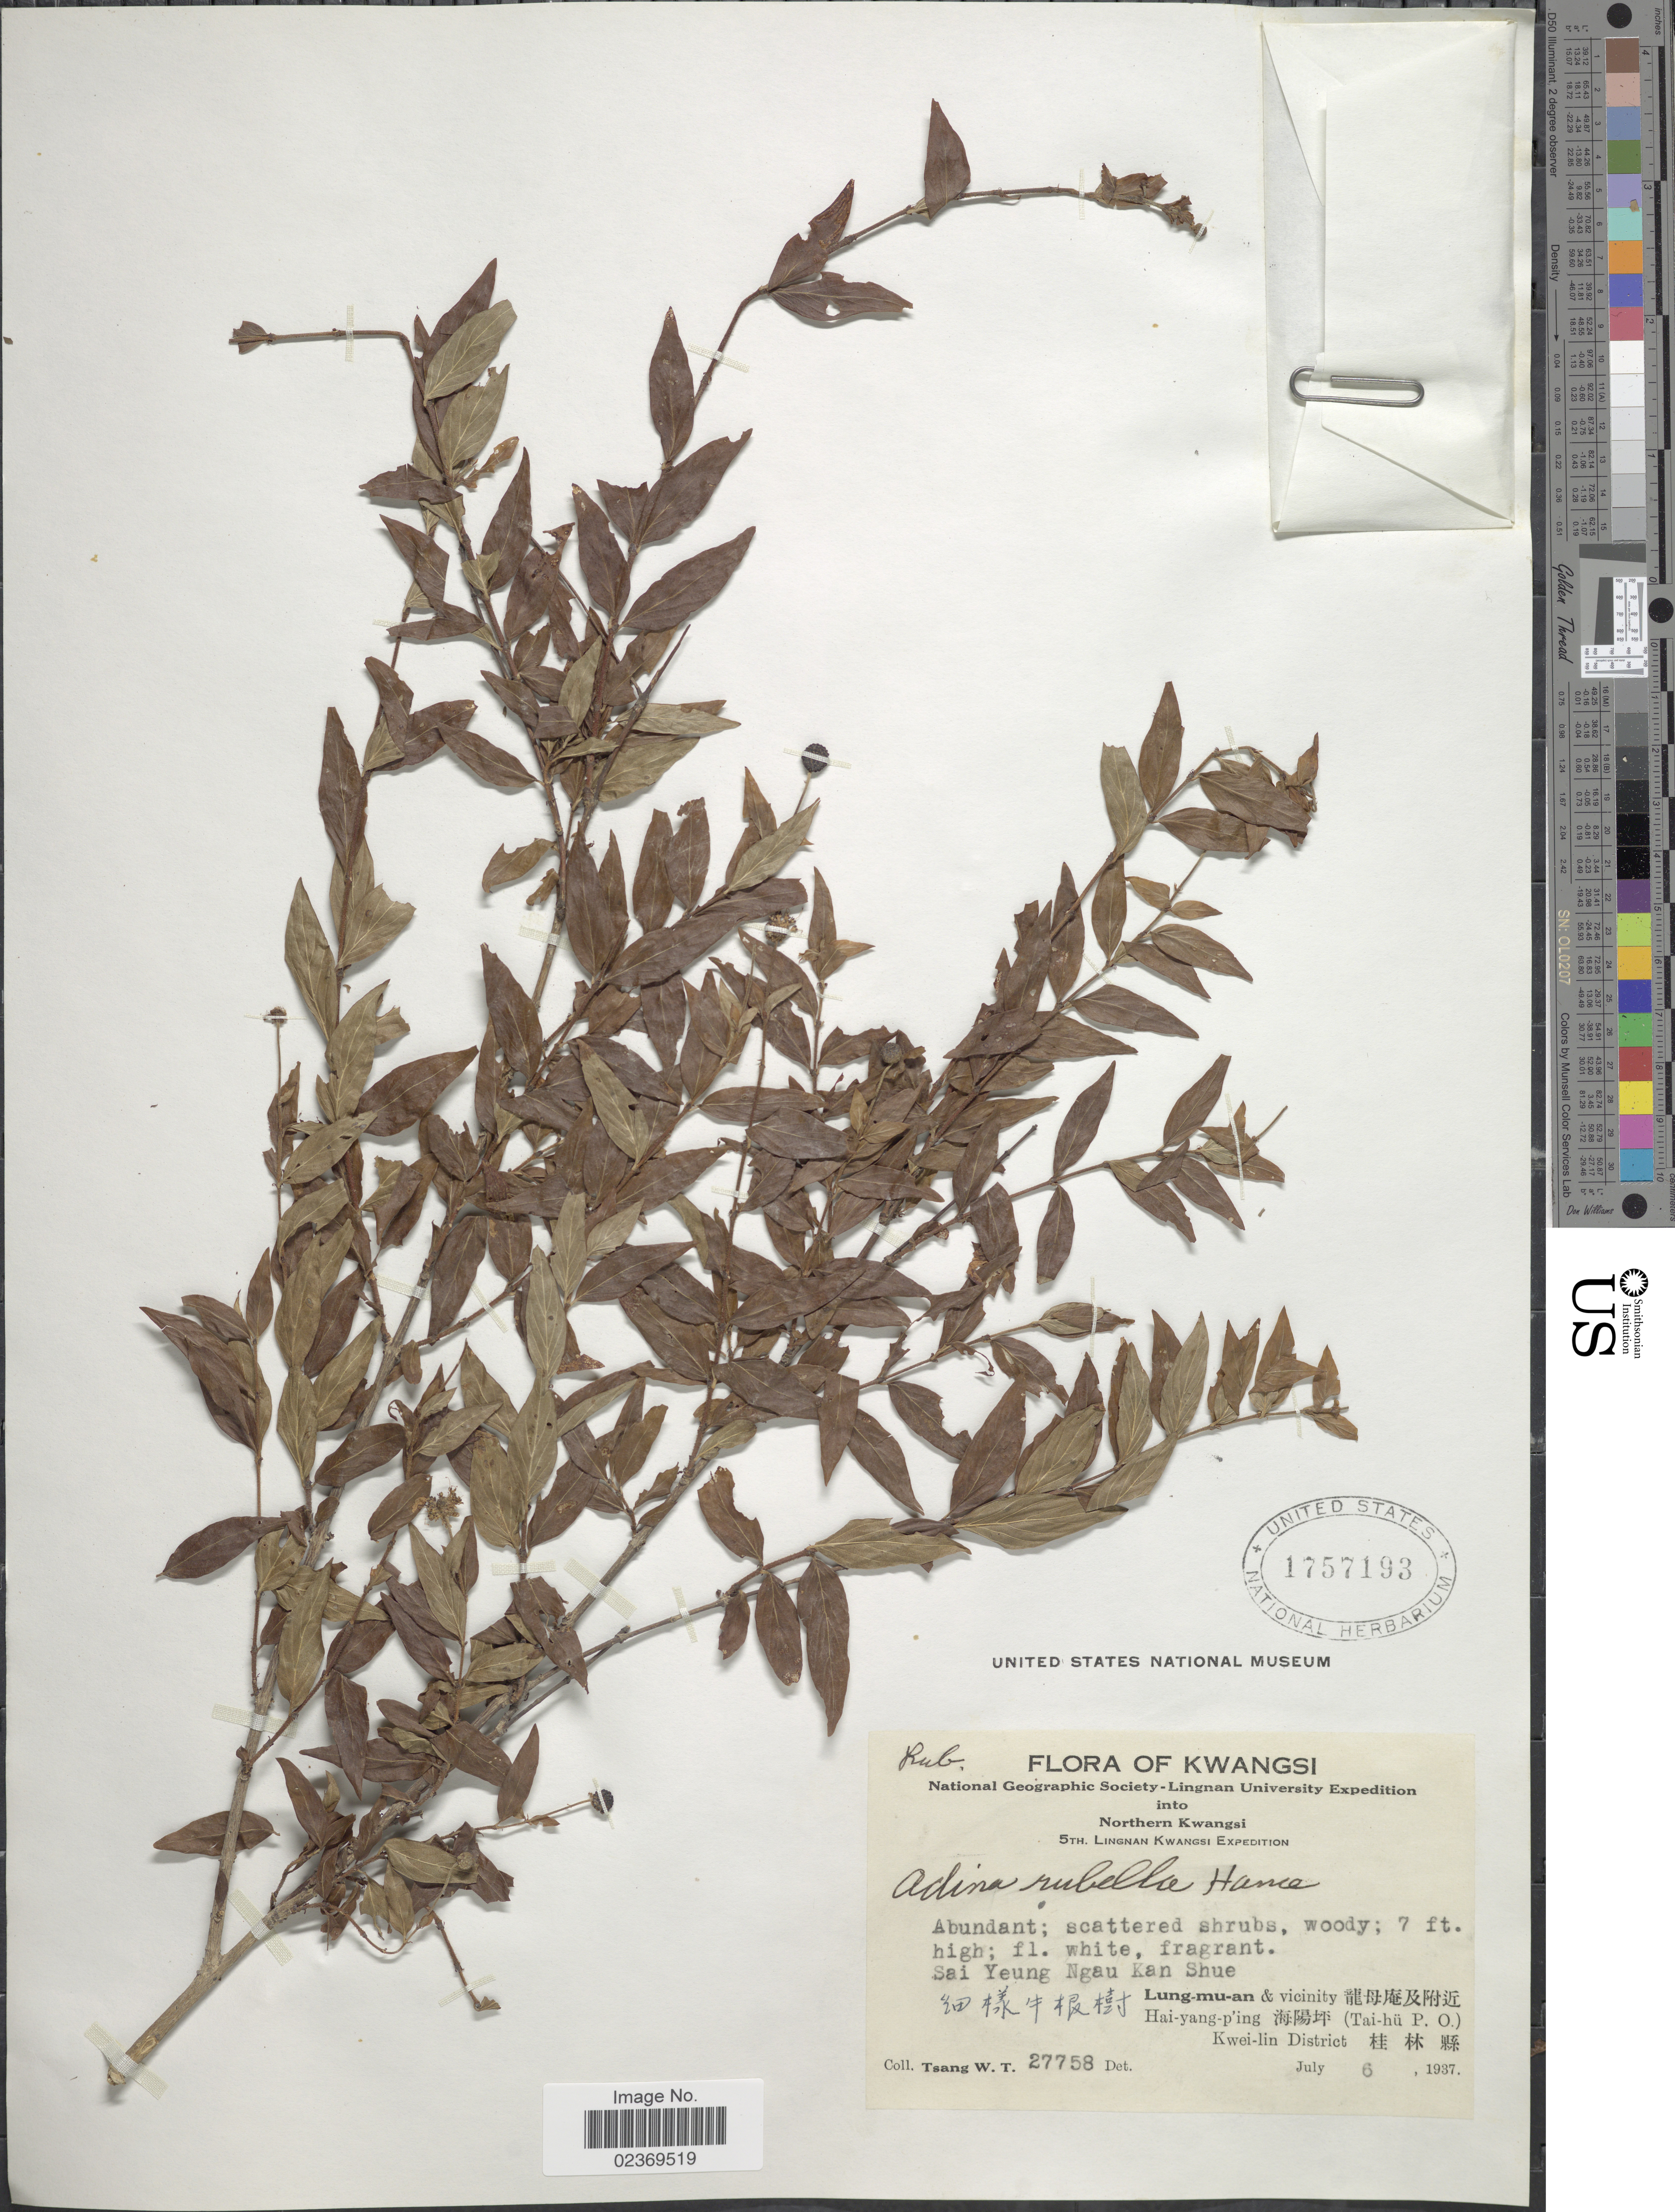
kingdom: Plantae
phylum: Tracheophyta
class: Magnoliopsida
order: Gentianales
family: Rubiaceae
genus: Adina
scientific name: Adina rubella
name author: Hance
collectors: W. T. Tsang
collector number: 27758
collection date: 1937-07-06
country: China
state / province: Guangxi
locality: Kwangsi, Northern Kwangsi, Sai Yeung Ngau Kan Shue, Lung-mu-an & vicinity, Hai-yang-p'ing (Tai-hu P.O.), Kwei-lin District.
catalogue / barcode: US 1757193